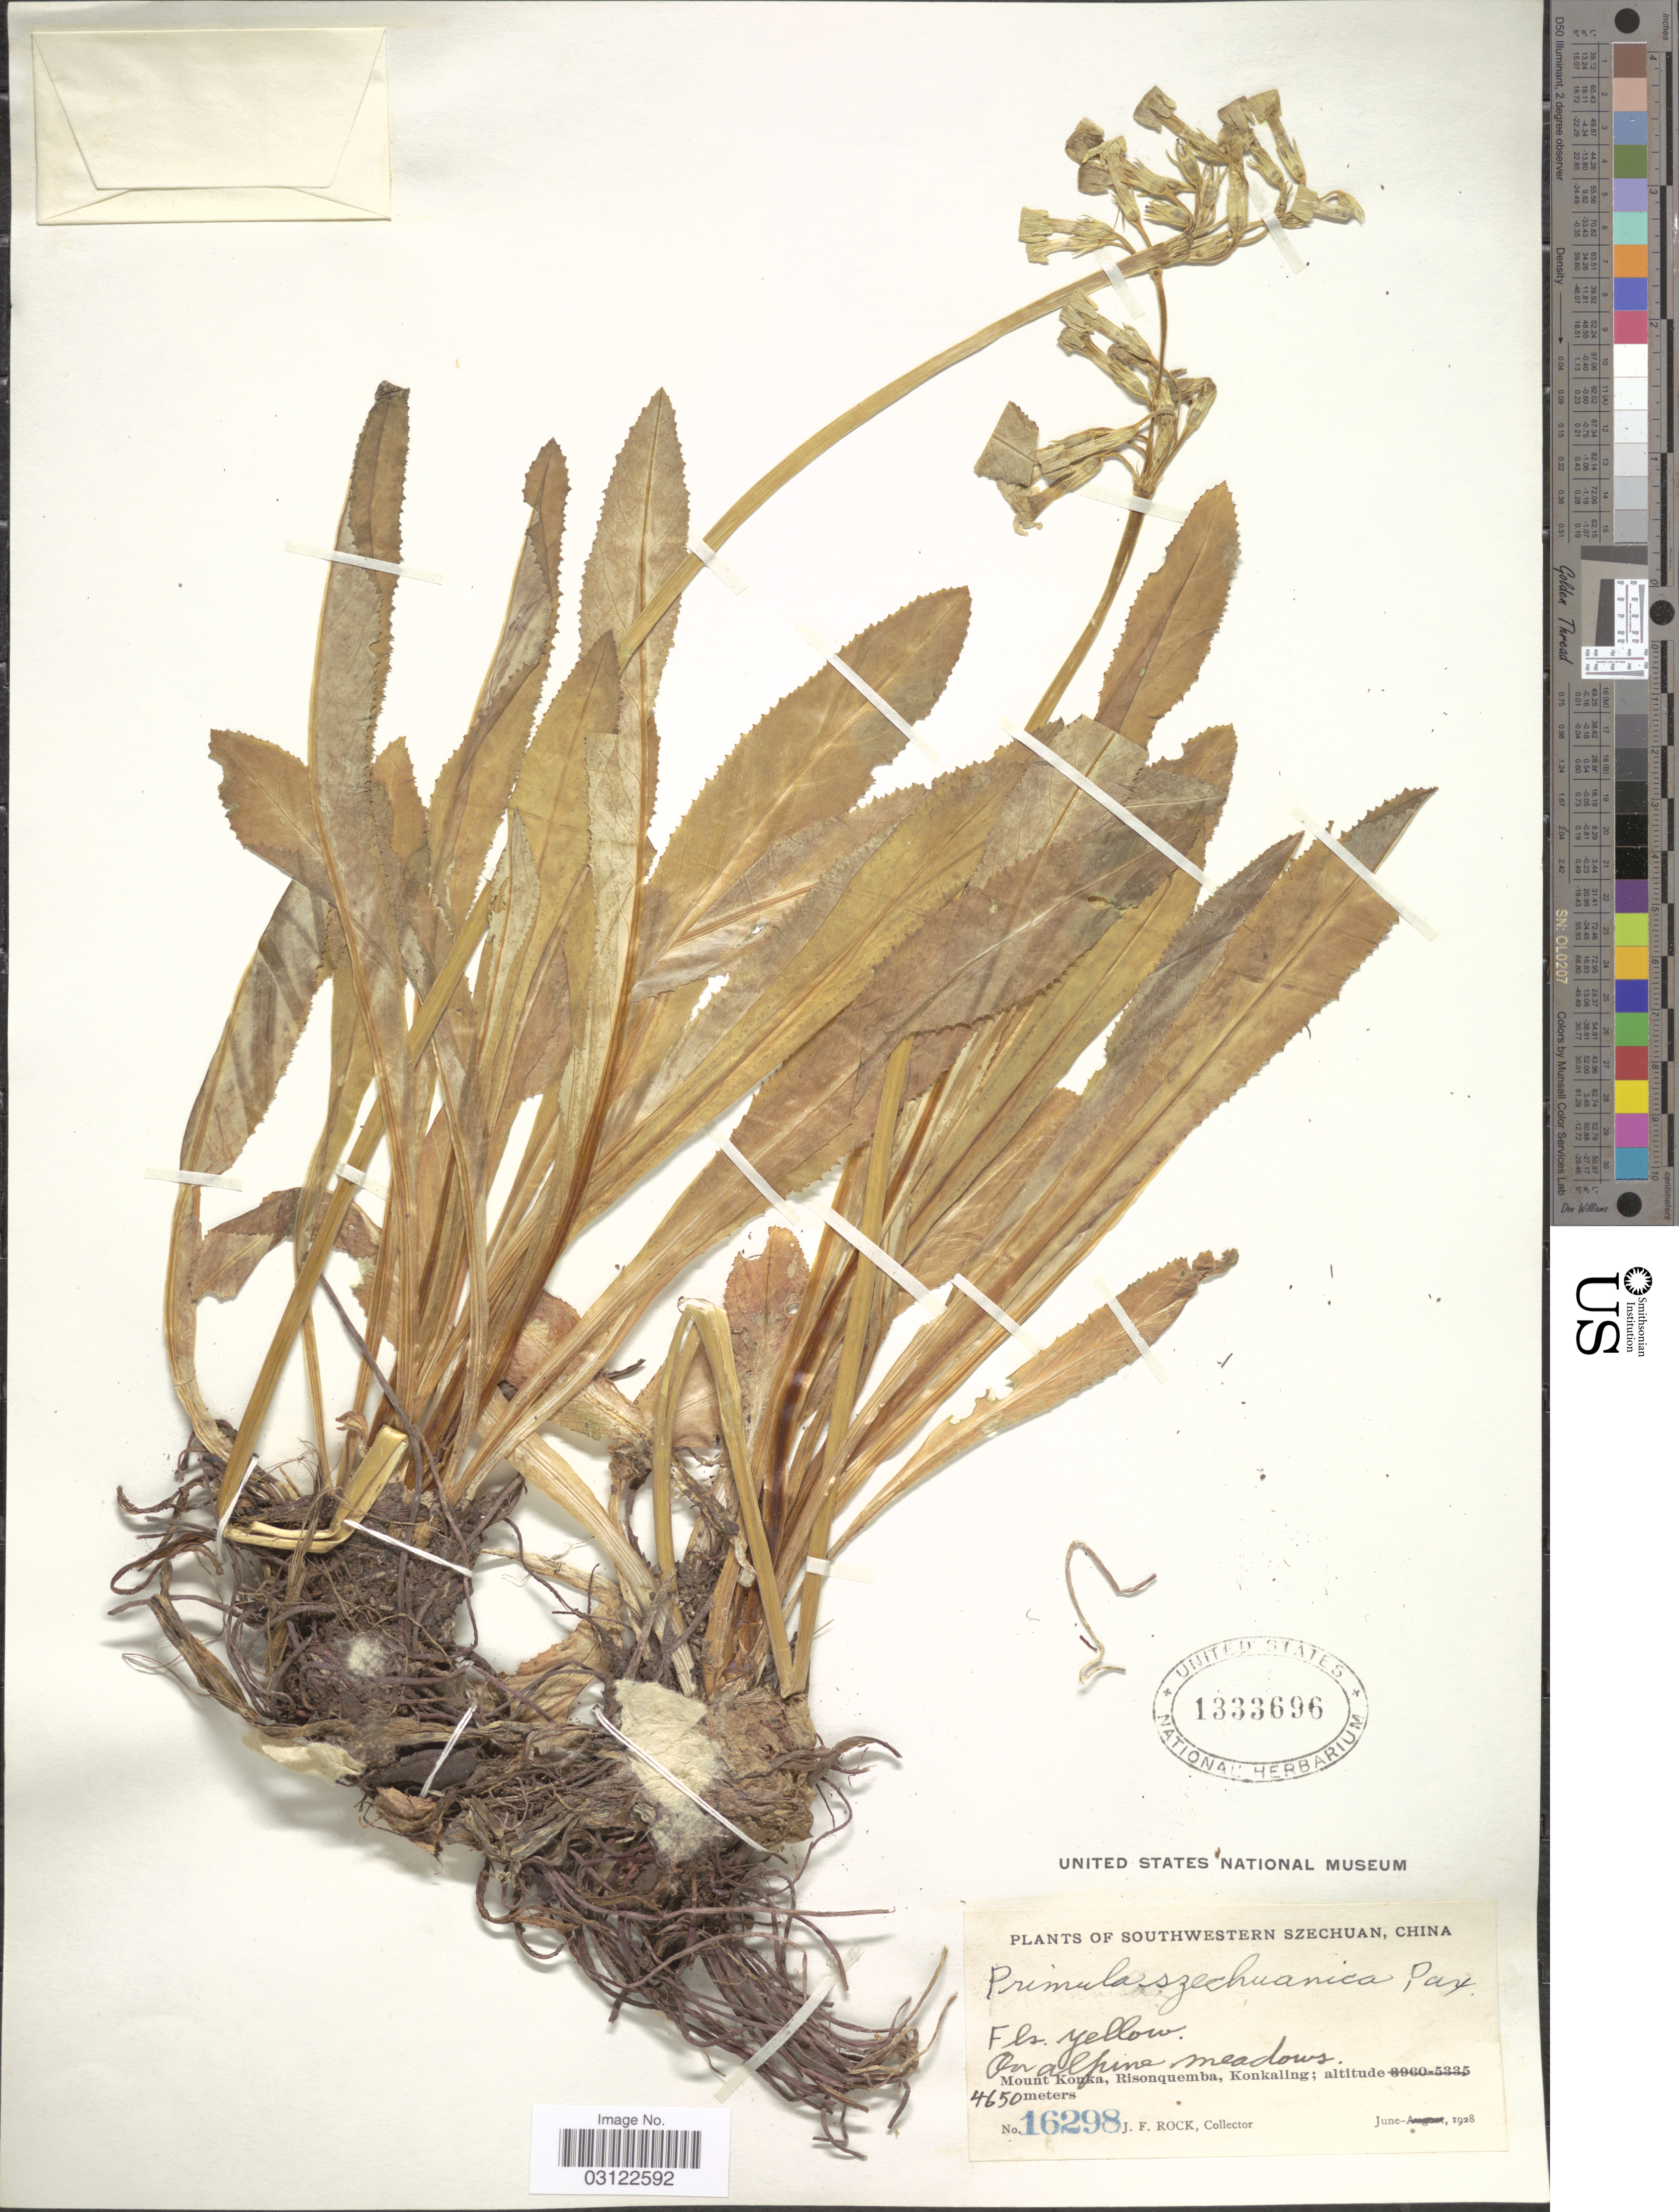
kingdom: Plantae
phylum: Tracheophyta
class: Magnoliopsida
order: Ericales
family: Primulaceae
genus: Primula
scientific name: Primula szechuanica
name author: Pax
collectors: J. Rock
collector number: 16298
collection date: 1928-06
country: China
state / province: Sichuan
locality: Southwestern Szechuan. On alpine meadows. Mount Konka, Risonquemba, Konkaling.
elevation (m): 4650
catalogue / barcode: US 1333696